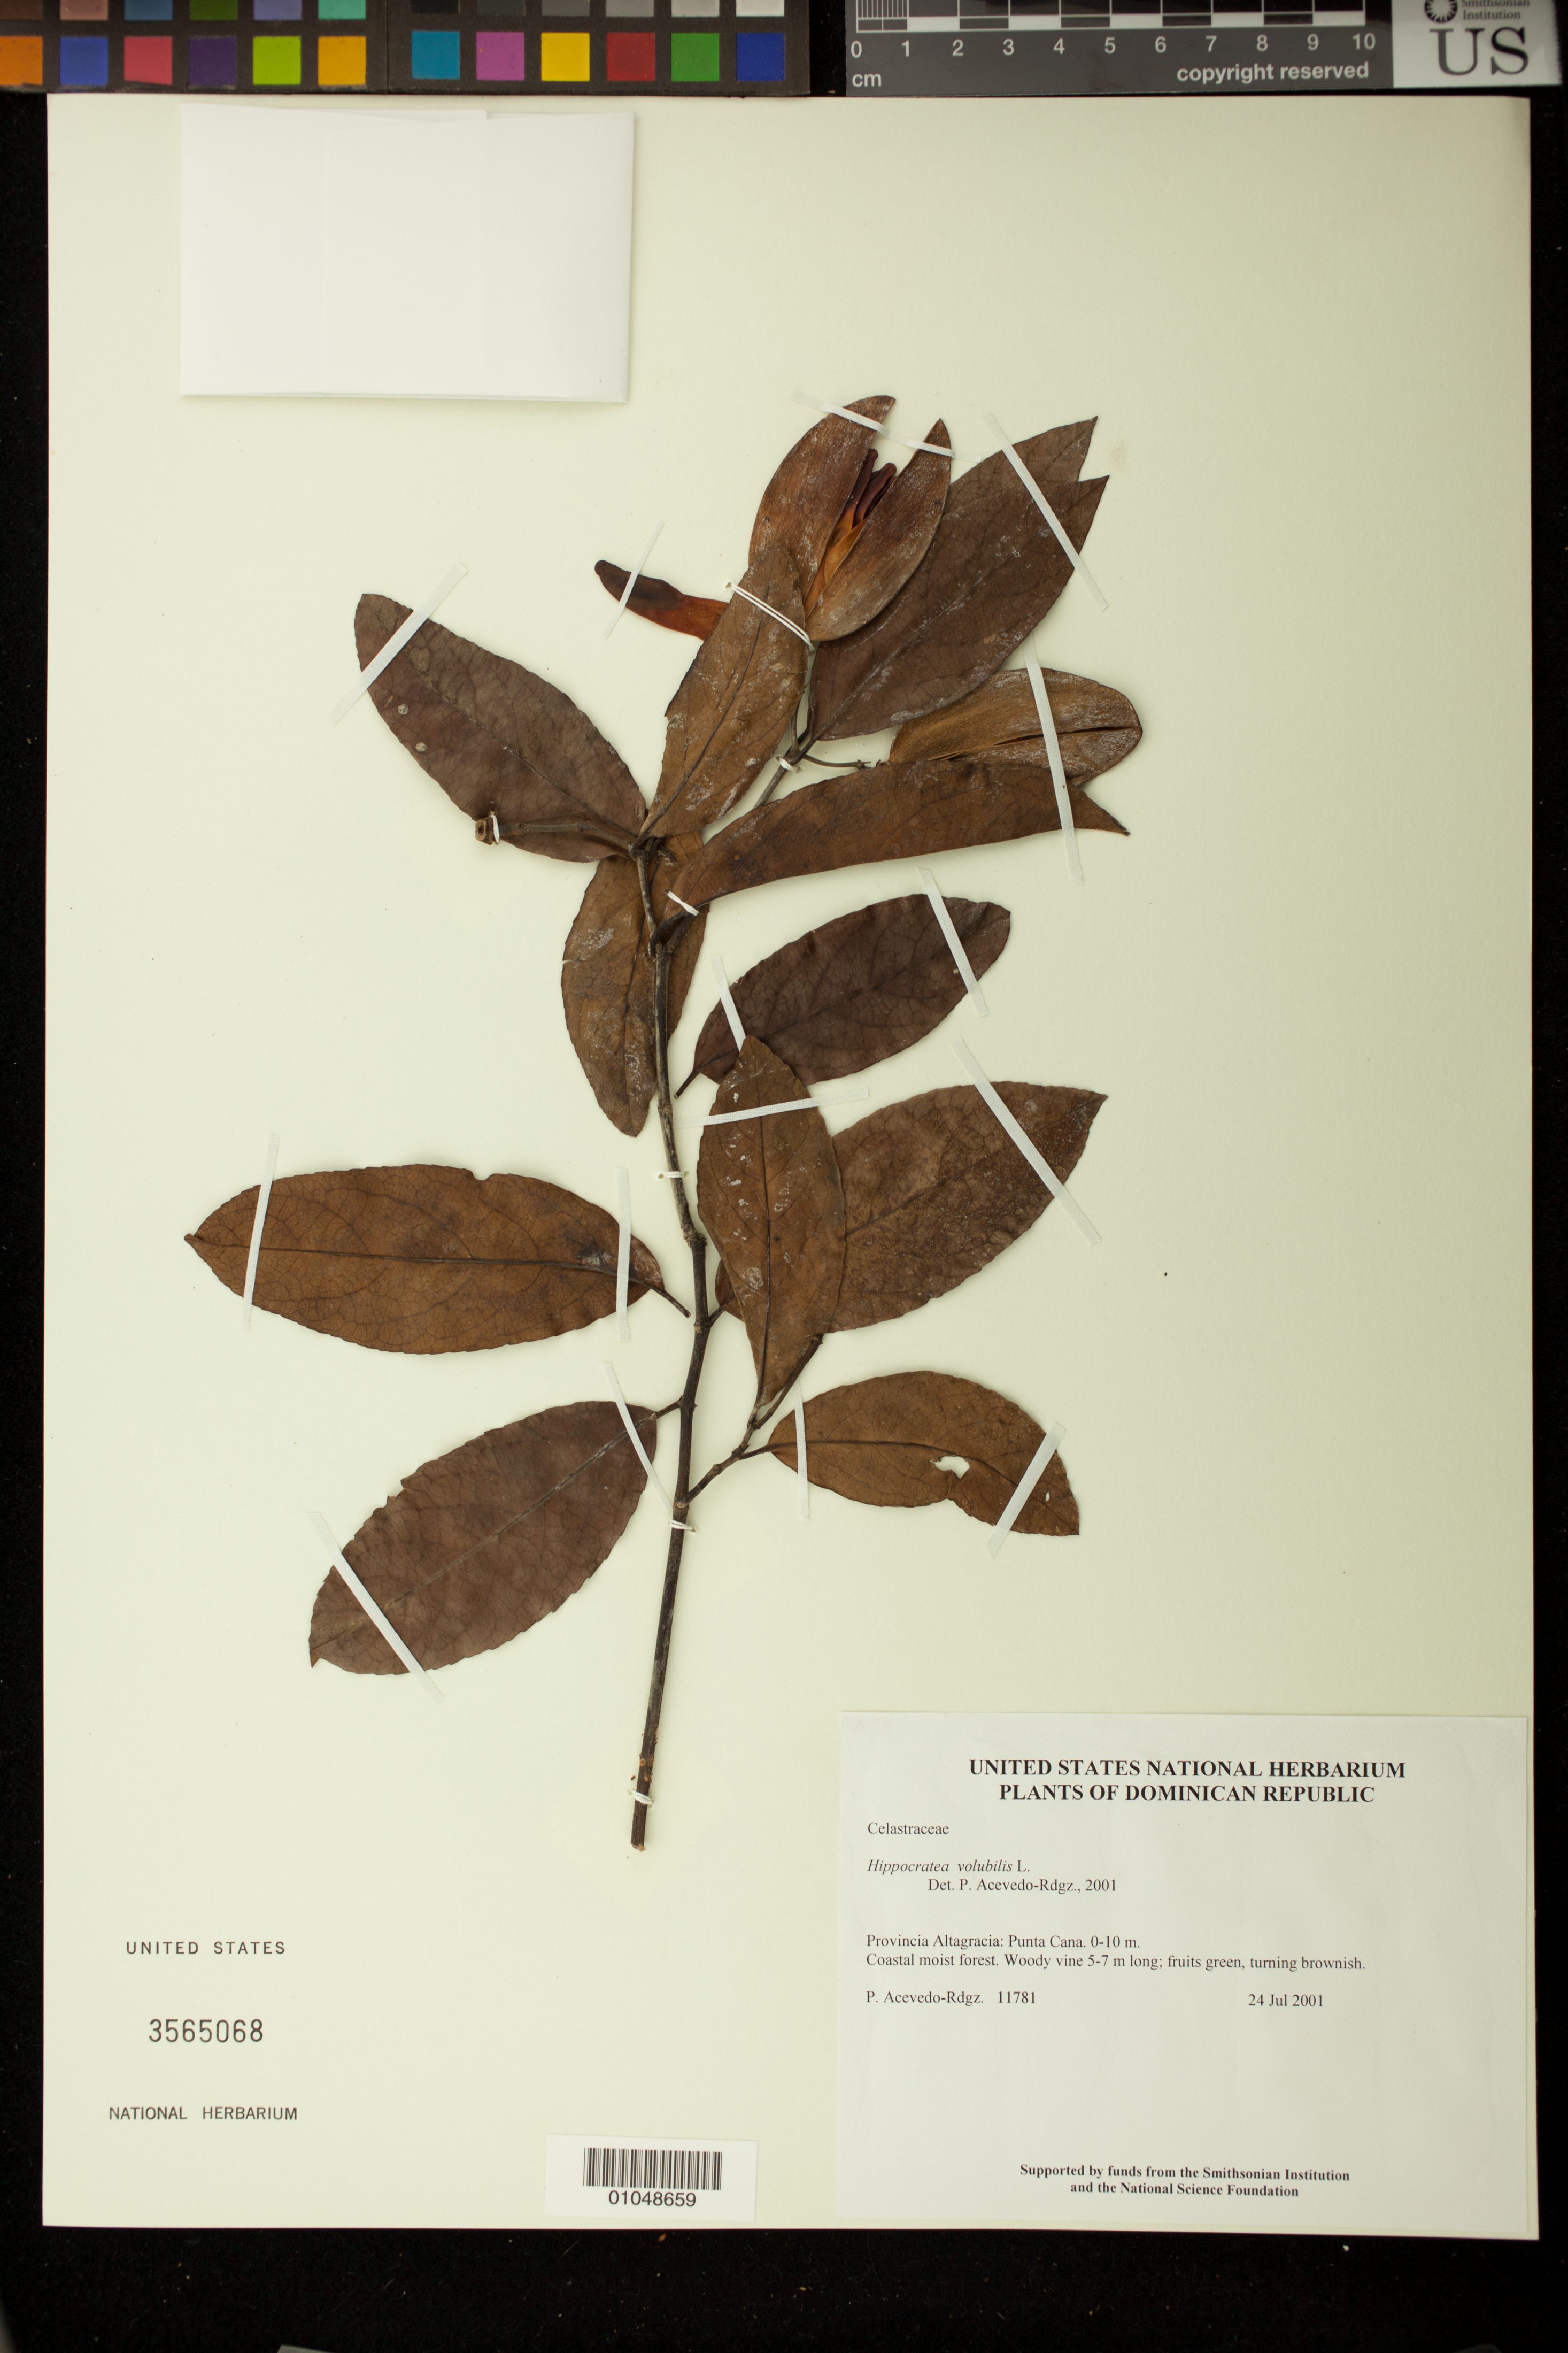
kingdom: Plantae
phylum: Tracheophyta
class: Magnoliopsida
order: Celastrales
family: Celastraceae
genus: Hippocratea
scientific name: Hippocratea volubilis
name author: L.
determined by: Acevedo-Rodríguez, P., (BOT), Smithsonian Institution - National Museum of Natural History (UNITED STATES)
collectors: P. Acevedo-Rodr.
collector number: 11781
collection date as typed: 24 Jul 2001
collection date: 2001-07-24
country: Dominican Republic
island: Hispaniola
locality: Provincia Altagracia: Punta Cana.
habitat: Coastal moist forest.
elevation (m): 0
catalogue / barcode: US 3565068